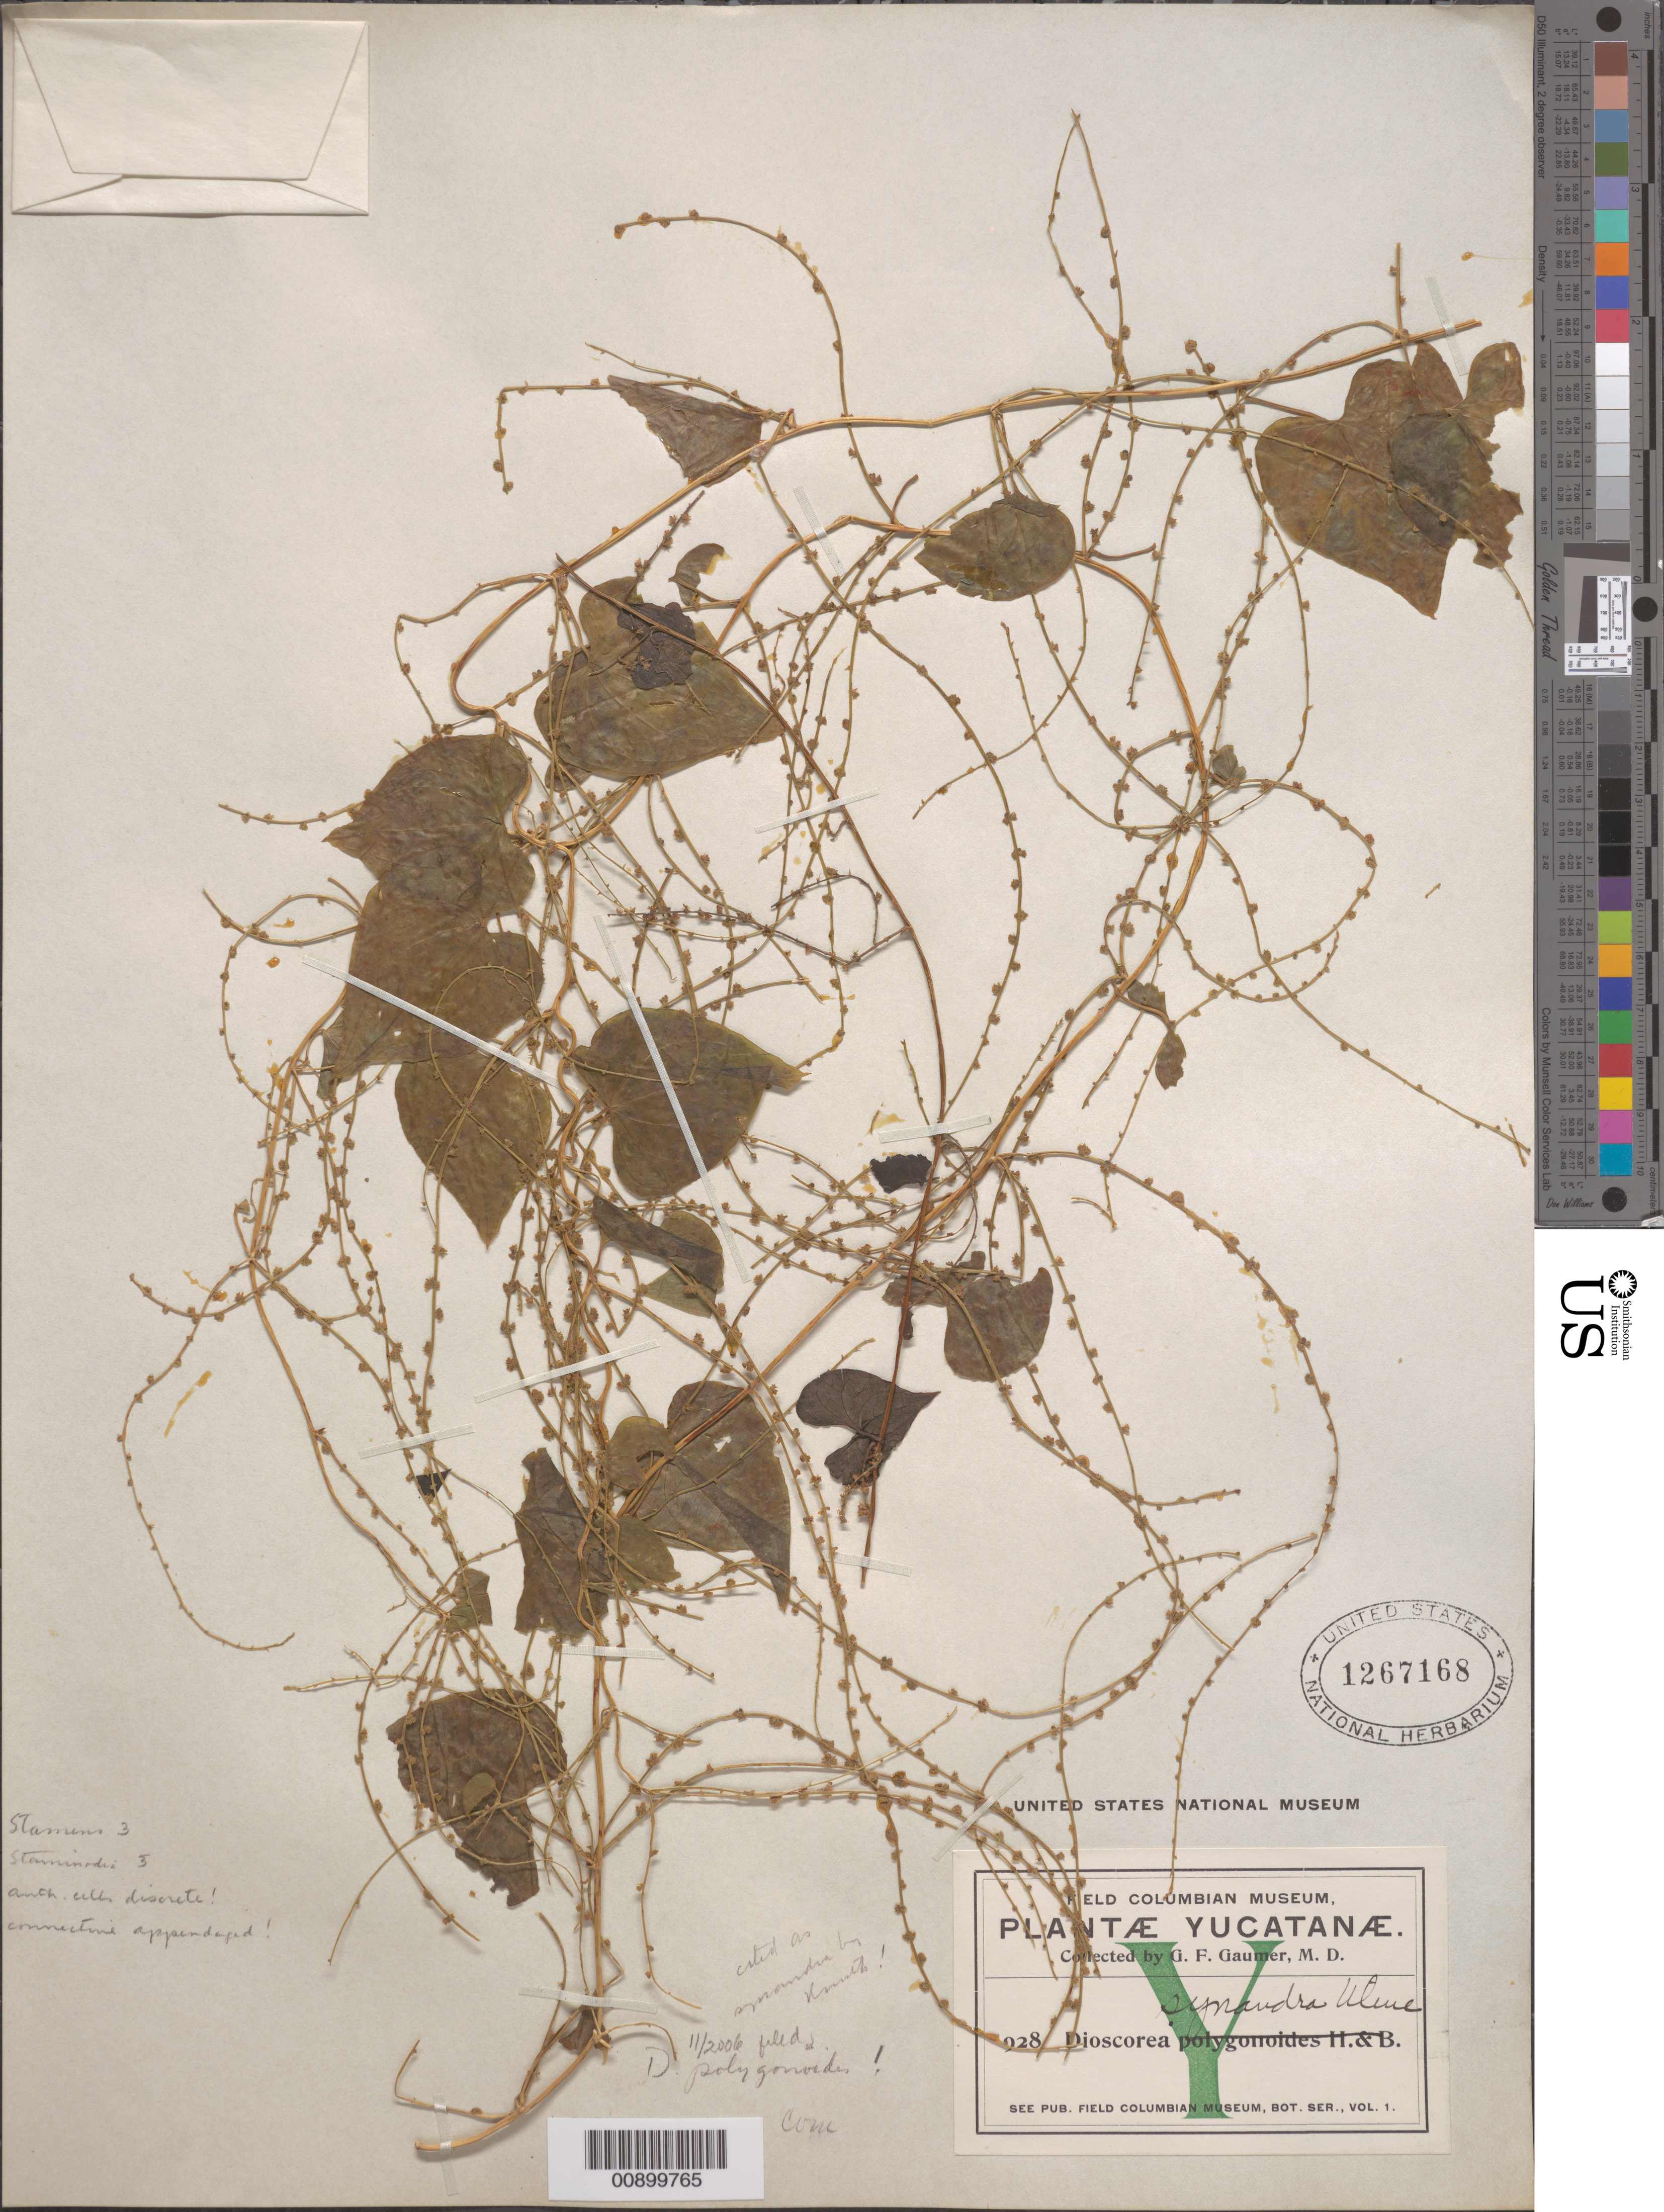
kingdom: Plantae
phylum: Tracheophyta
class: Liliopsida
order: Dioscoreales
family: Dioscoreaceae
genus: Dioscorea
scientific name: Dioscorea polygonoides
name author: Humb. & Bonpl. ex Willd.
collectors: G. F. Gaumer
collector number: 928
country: Mexico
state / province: Yucatán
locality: Yucatán.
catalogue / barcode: US 1267168